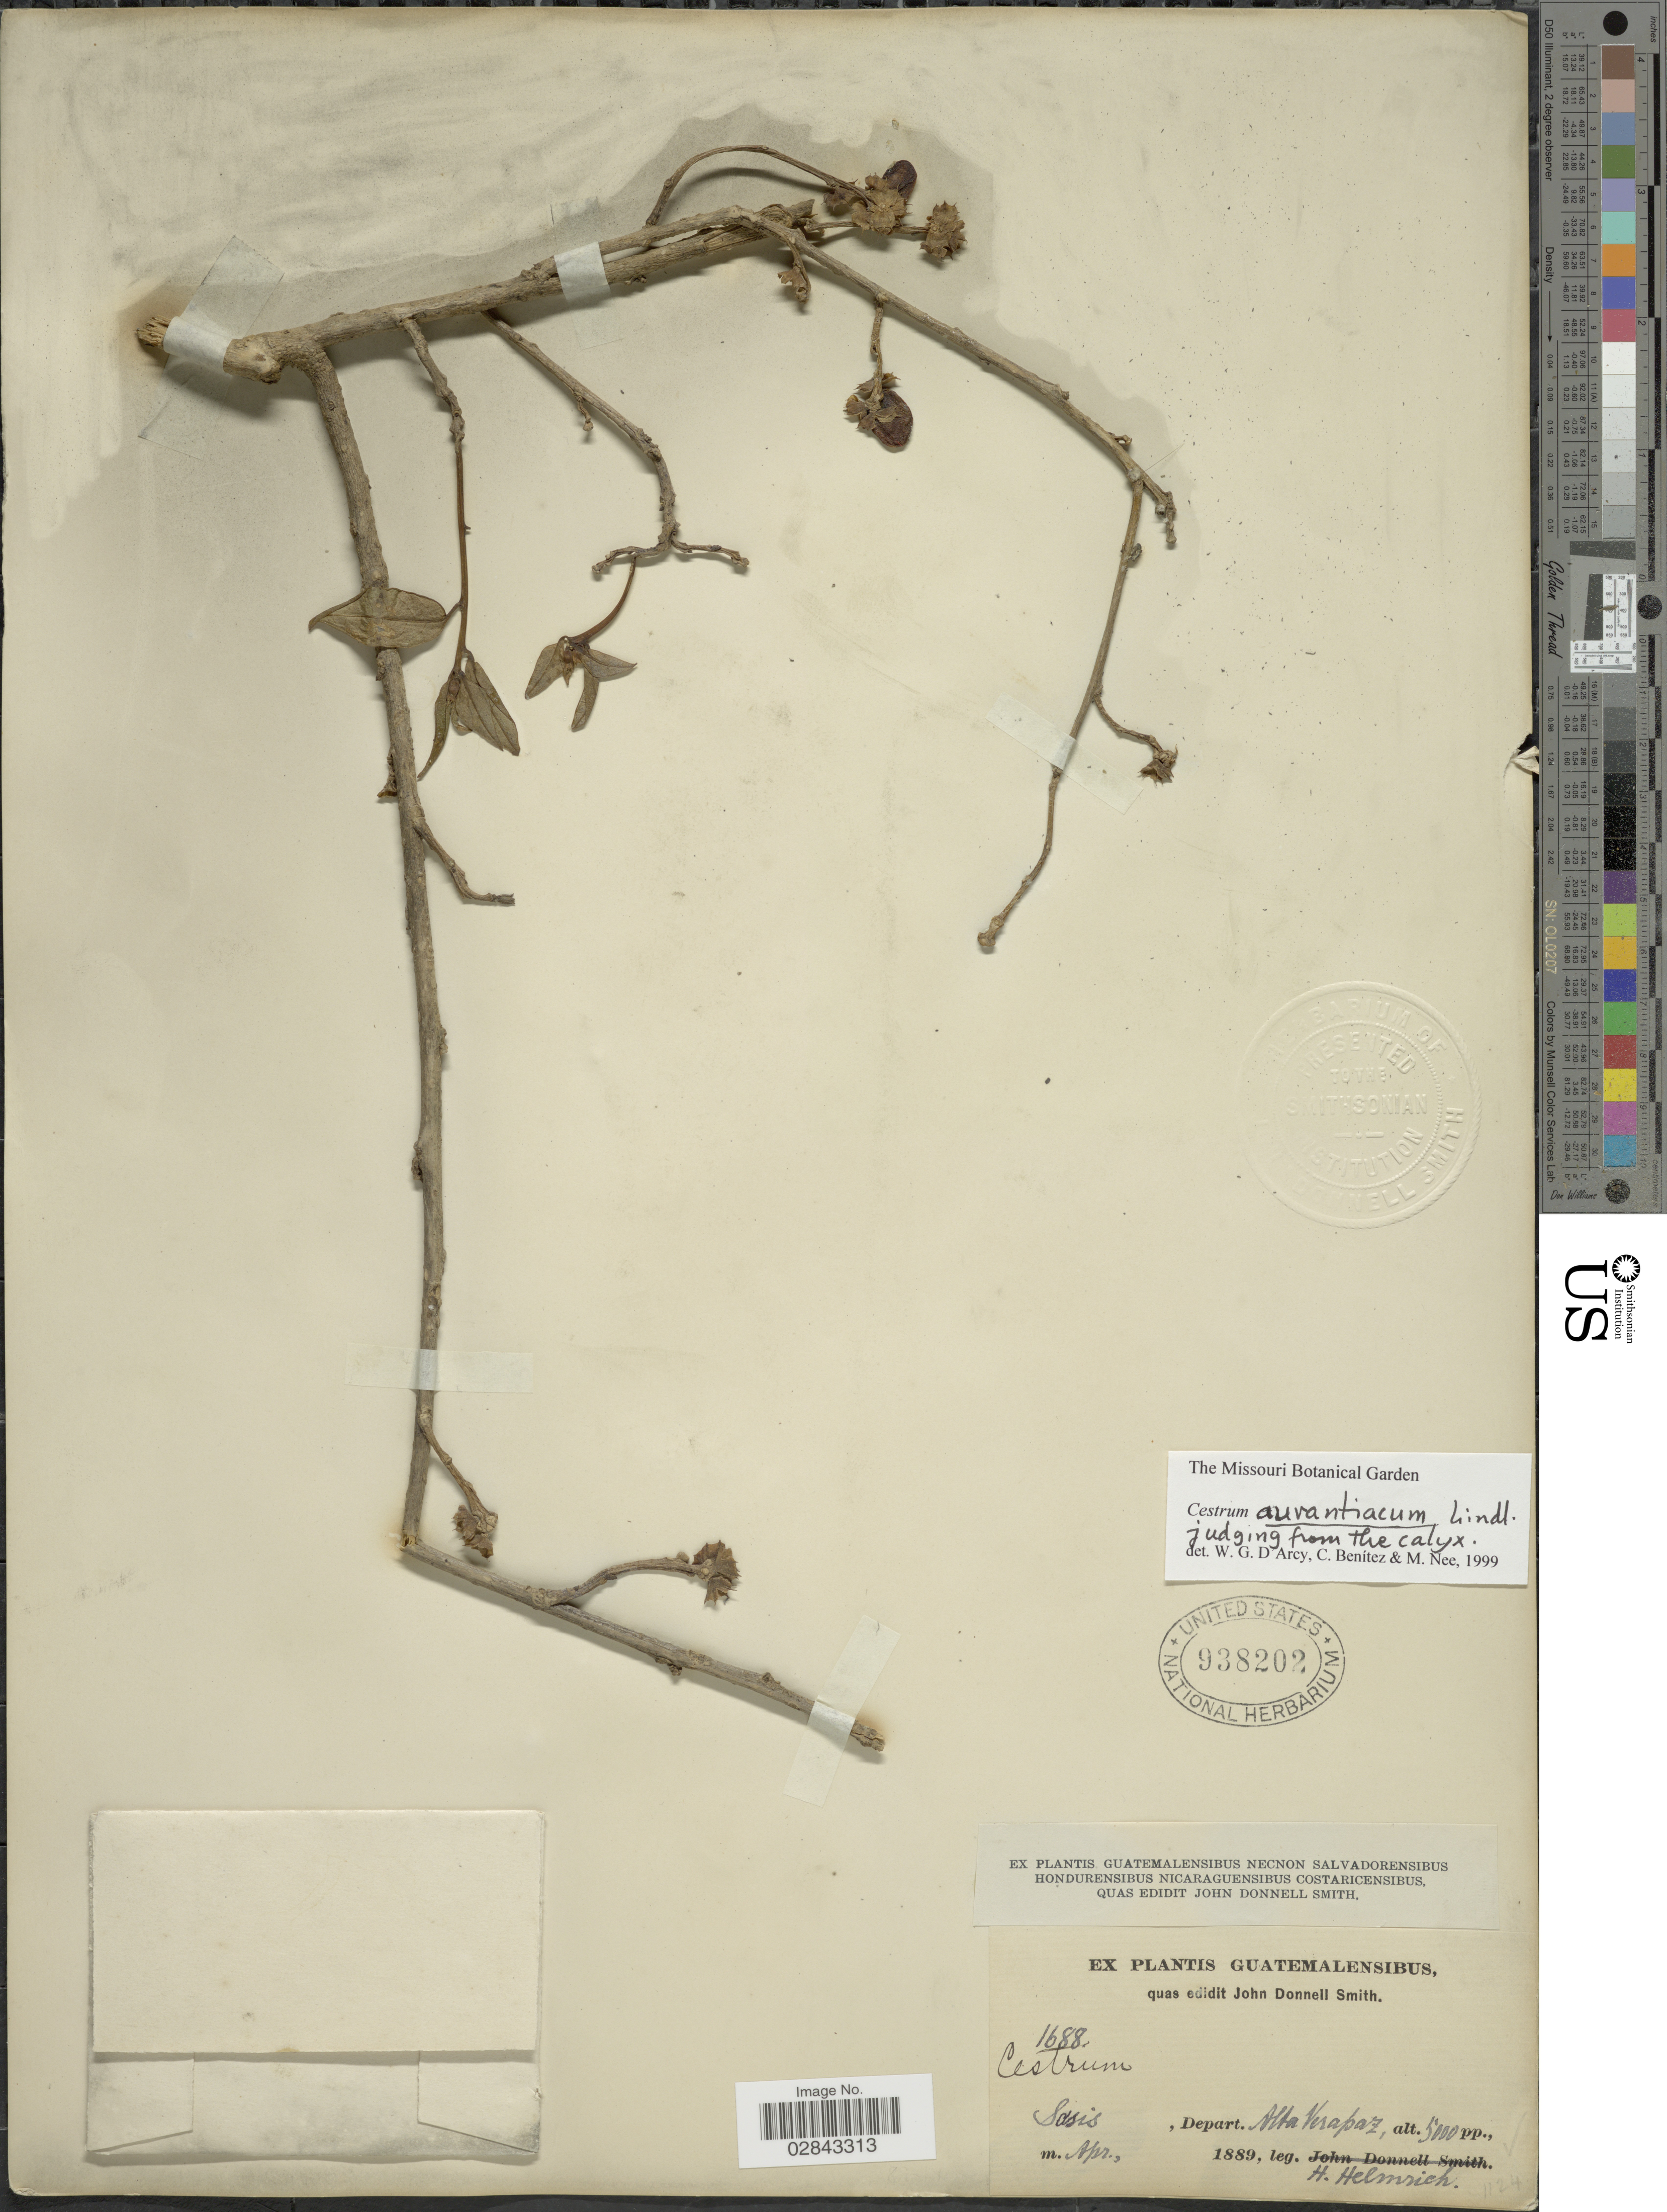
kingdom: Plantae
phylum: Tracheophyta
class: Magnoliopsida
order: Solanales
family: Solanaceae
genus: Cestrum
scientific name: Cestrum aurantiacum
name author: Lindley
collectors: H. Helmrich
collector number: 1688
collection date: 1889-04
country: Guatemala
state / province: Alta Verapaz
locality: Sosis. Depart. Alta Verapaz.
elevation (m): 1524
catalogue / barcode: US 938202